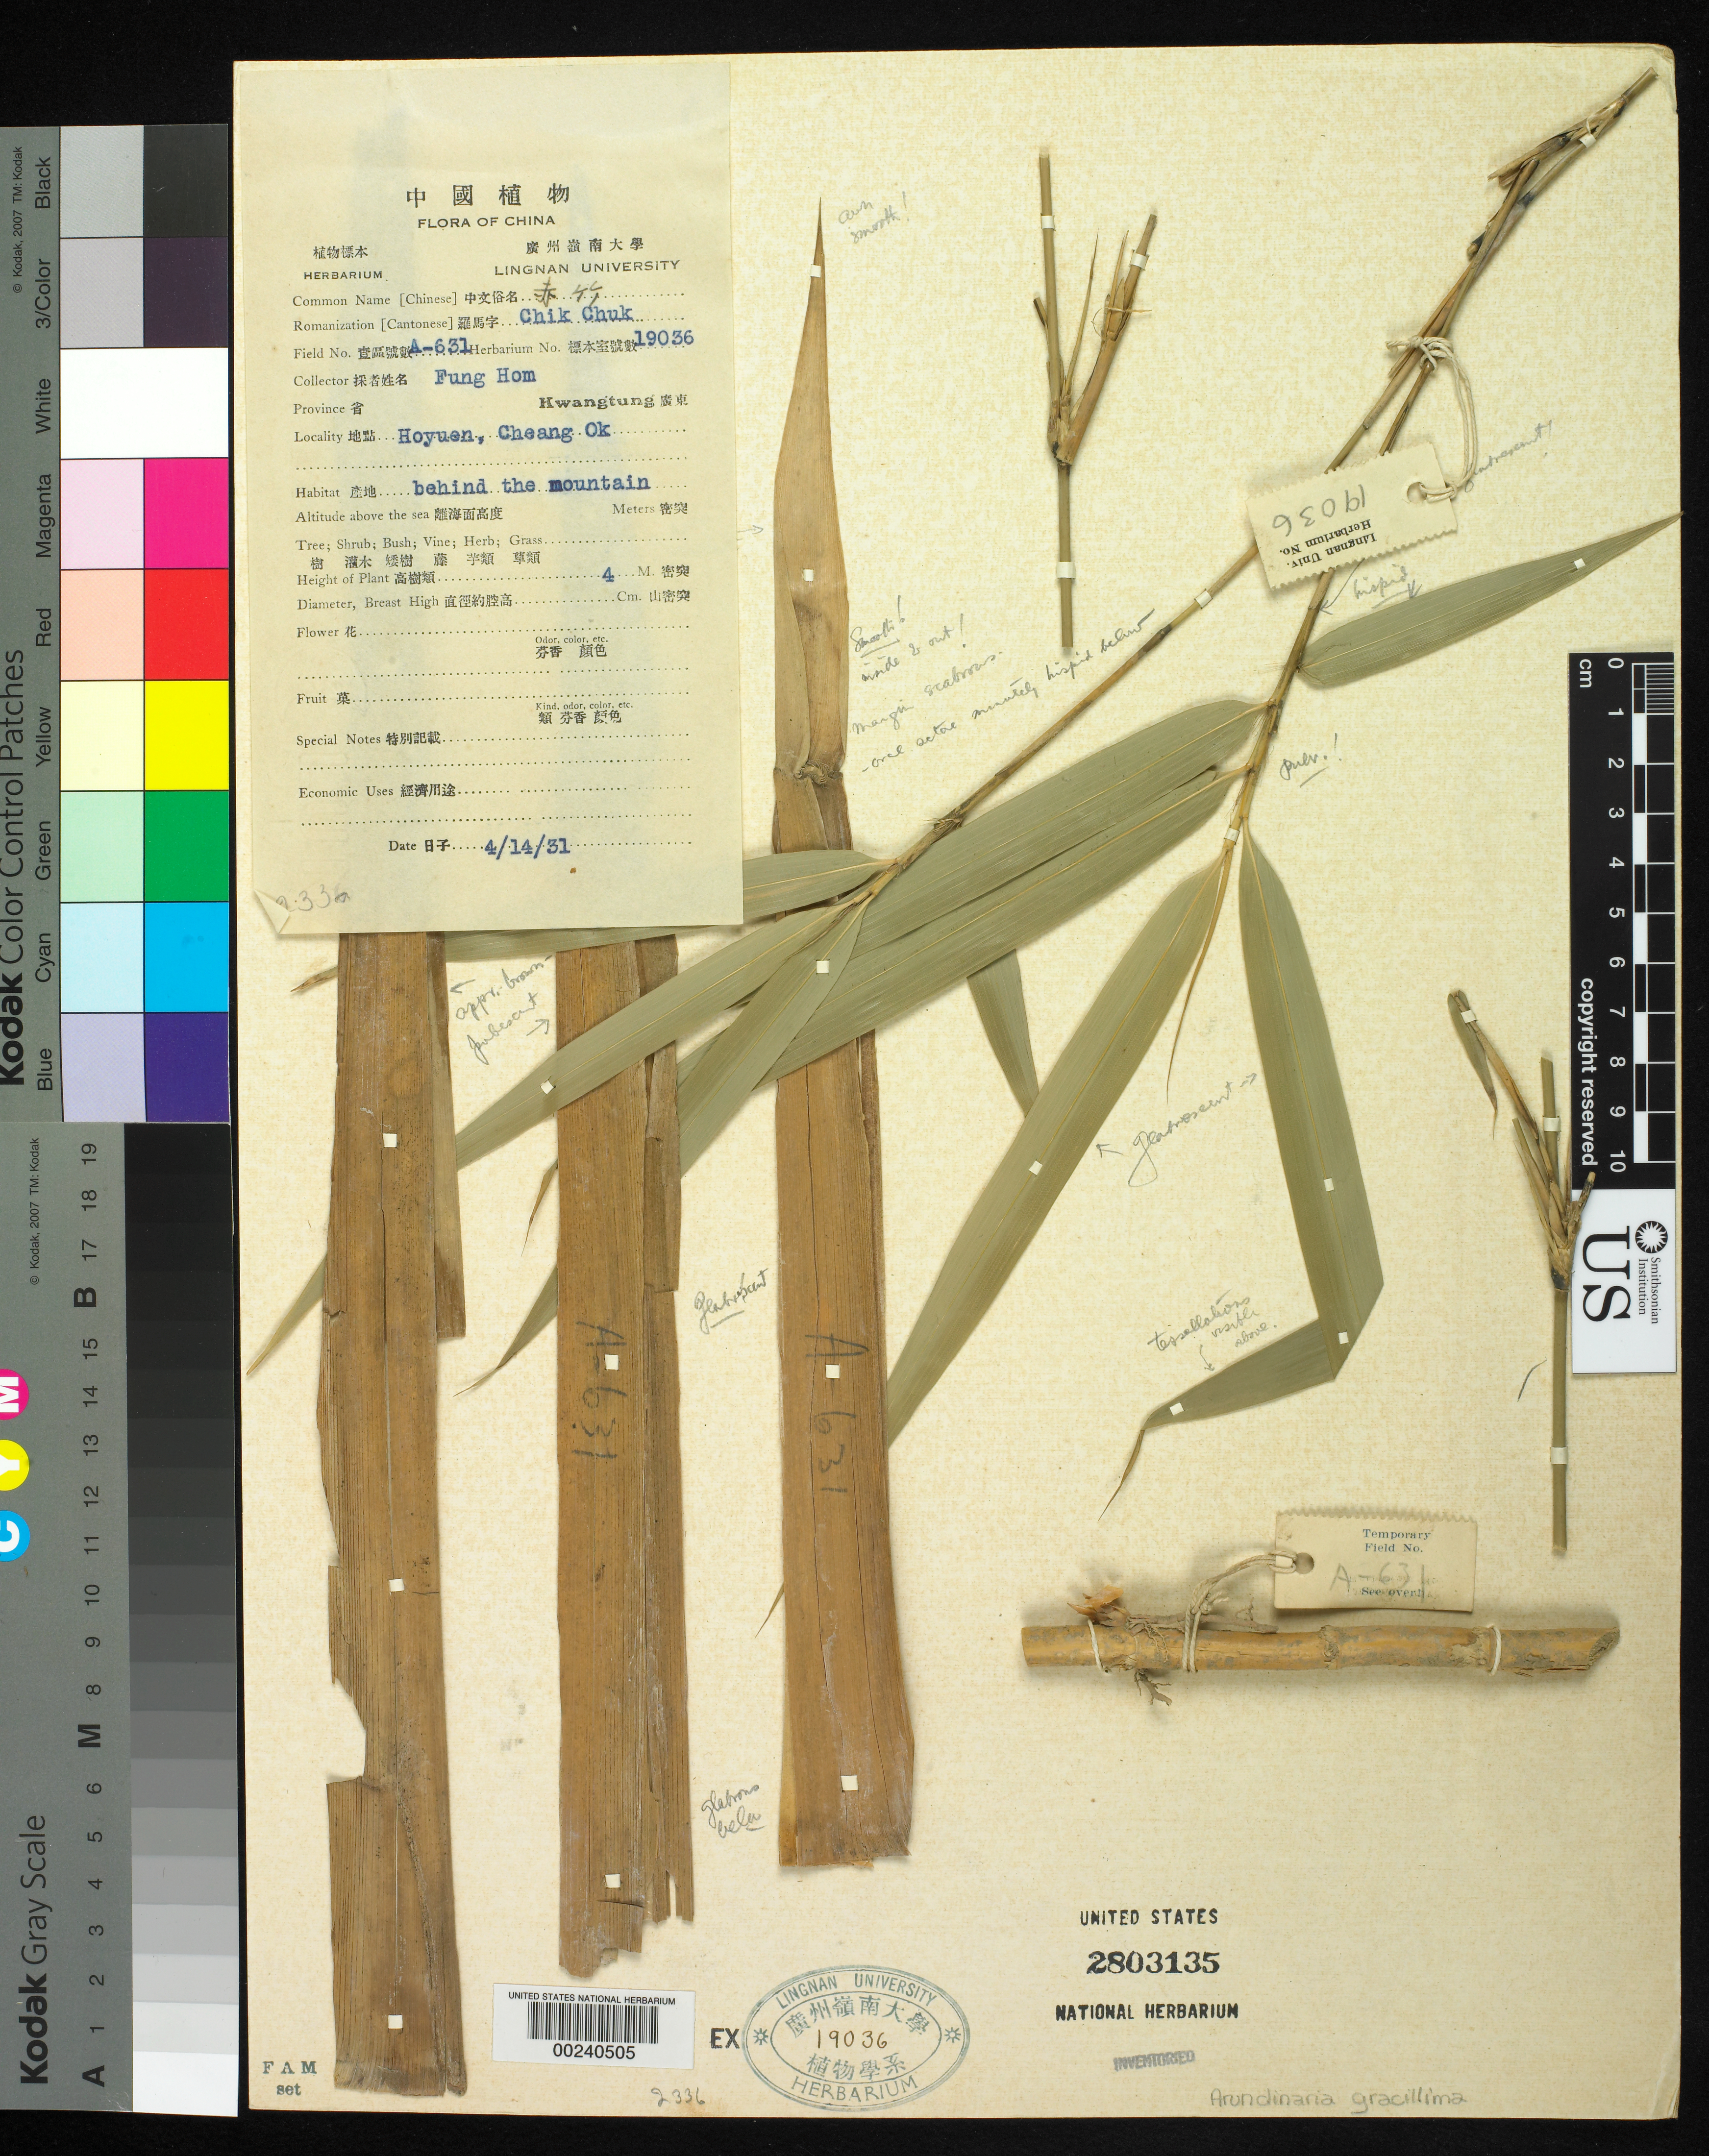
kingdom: Plantae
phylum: Tracheophyta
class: Liliopsida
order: Poales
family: Poaceae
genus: Arundinaria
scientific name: Arundinaria gracillima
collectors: H. L. Fung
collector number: A-631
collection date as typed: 14 Apr 1931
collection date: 1931-04-14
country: China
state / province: Guangdong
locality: Hoyuen, cheang ok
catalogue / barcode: US 2803135